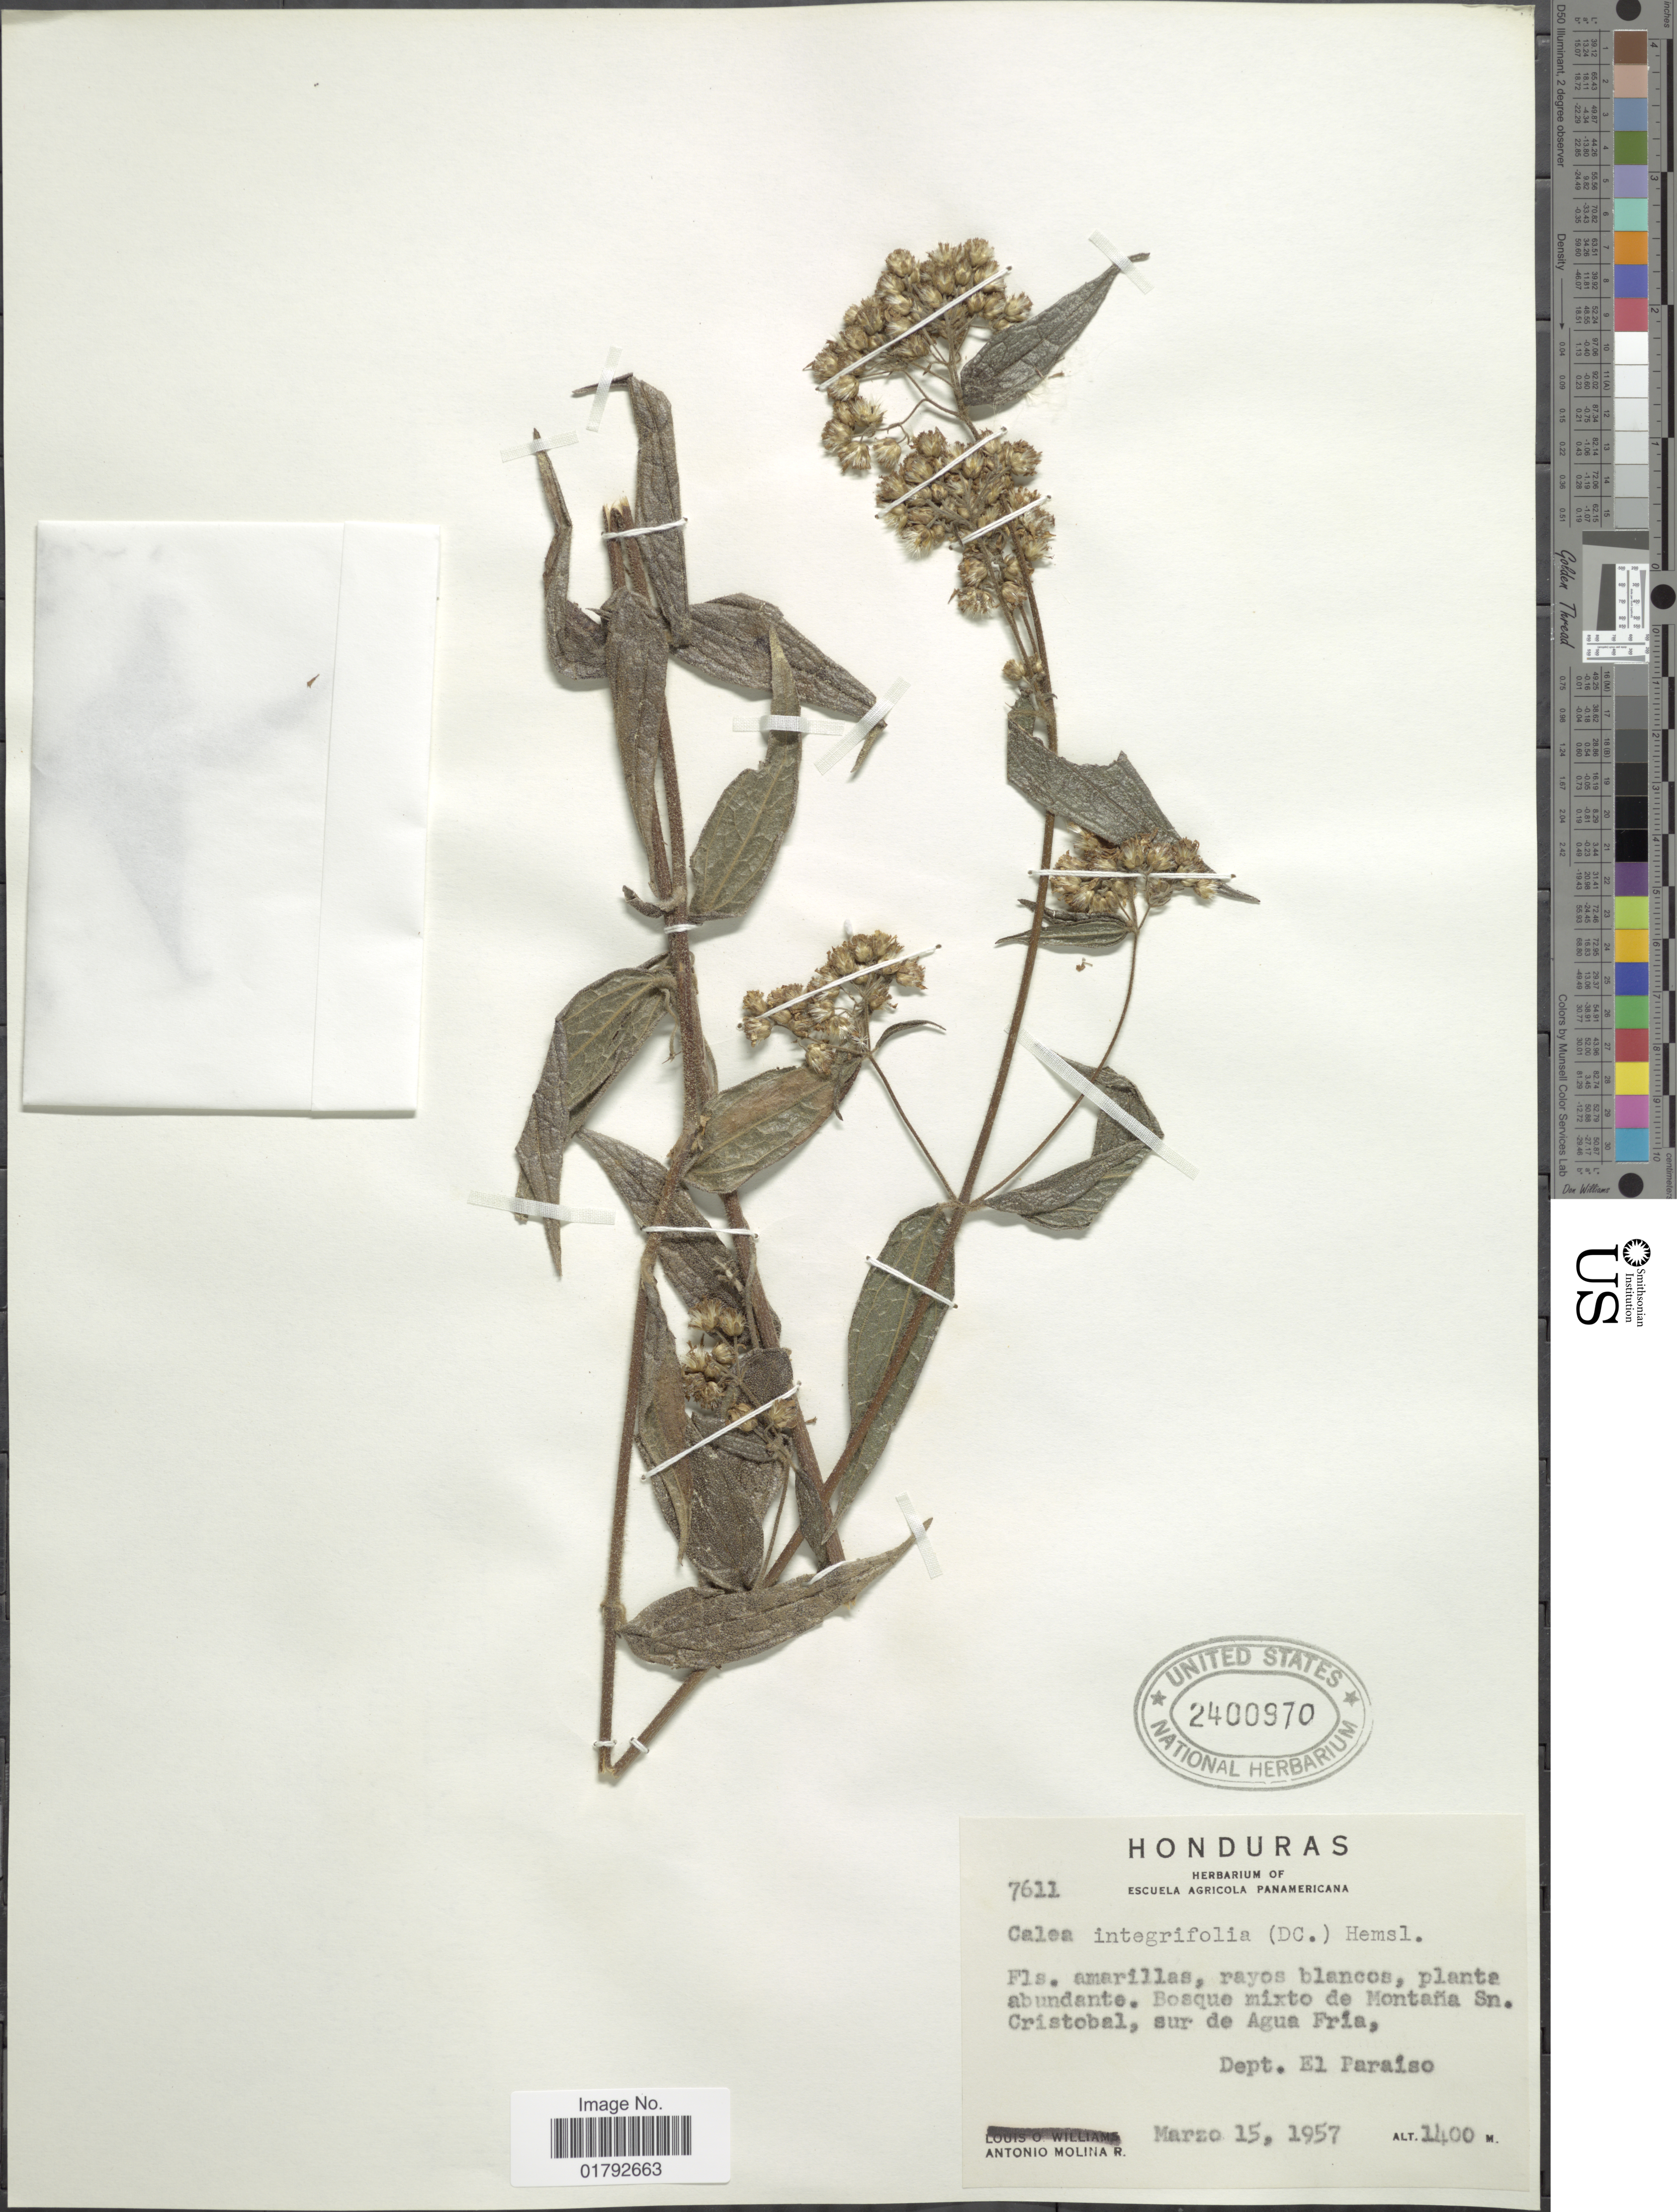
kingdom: Plantae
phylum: Tracheophyta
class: Magnoliopsida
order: Asterales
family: Asteraceae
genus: Alloispermum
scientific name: Alloispermum integrifolium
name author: (DC.) H. Rob.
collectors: A. Molina R.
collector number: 7611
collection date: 1957-03-15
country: Honduras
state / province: El Paraíso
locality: Bosque mixto de Montana Sn. Cristobal, sur de Agia Fria. Dept El. Paraiso.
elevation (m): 1400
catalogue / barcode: US 2400970